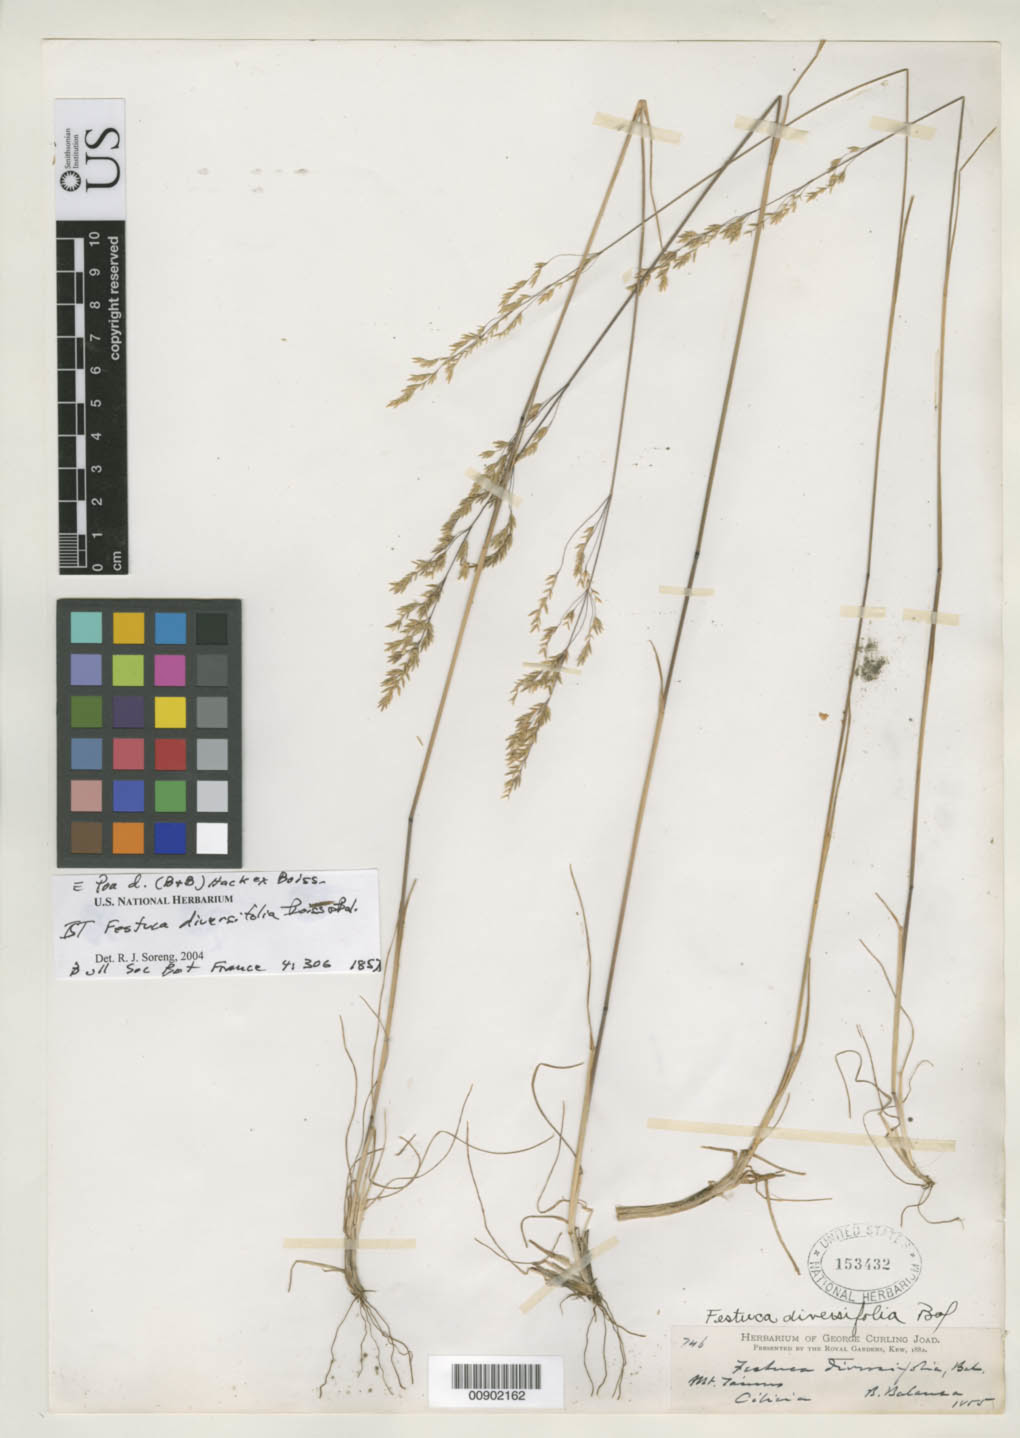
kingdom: Plantae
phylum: Tracheophyta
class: Liliopsida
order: Poales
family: Poaceae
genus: Festuca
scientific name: Festuca diversifolia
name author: Boiss. & Balansa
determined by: Soreng, Robert J., Research Associate (BOT), Smithsonian Institution - National Museum of Natural History (UNITED STATES)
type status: Isosyntype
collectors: B. Balansa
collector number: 746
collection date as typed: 1855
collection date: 1855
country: Turkey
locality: Mt. Taurus, Cilicia.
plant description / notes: Lectotype collection is Balansa 136 as cited by J.R. Edmondson, Fl. Turkey 9:480 (1985).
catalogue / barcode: US 153432